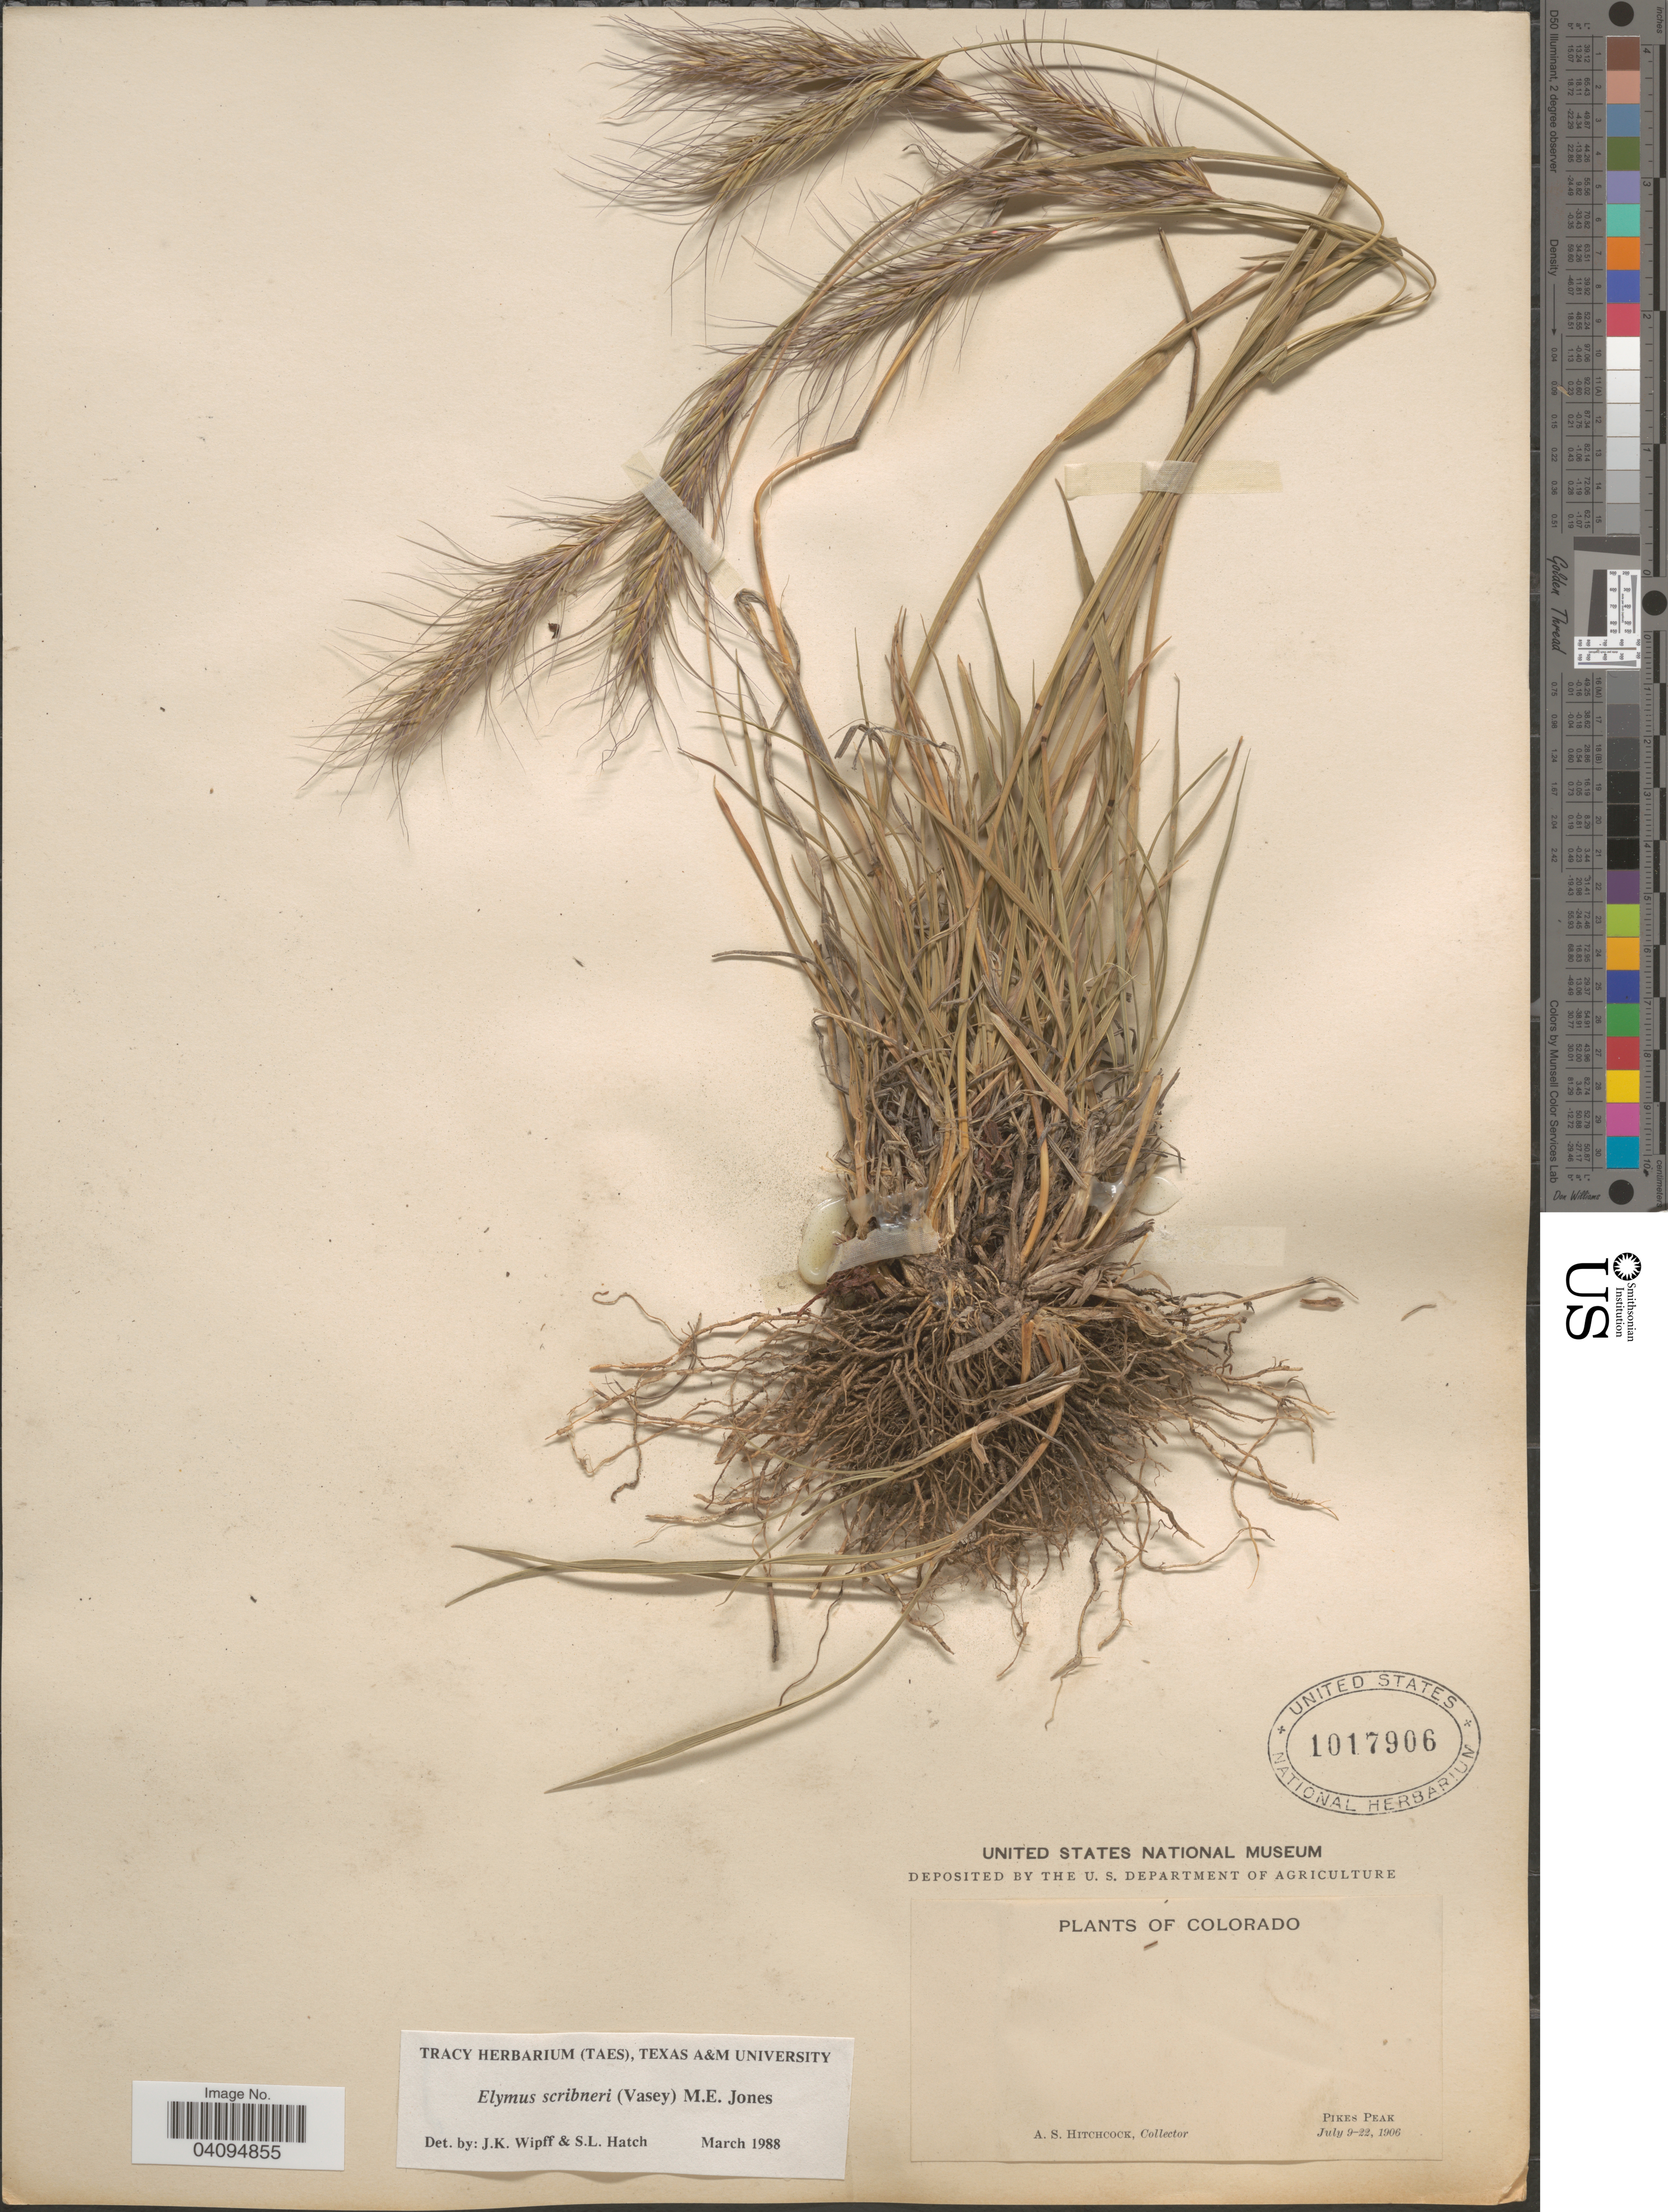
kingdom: Plantae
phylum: Tracheophyta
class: Liliopsida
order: Poales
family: Poaceae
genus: Elymus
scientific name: Elymus scribneri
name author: (Vasey) M.E. Jones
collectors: A. S. Hitchcock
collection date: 1906-07-09/1906-07-22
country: United States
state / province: Colorado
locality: Pikes Peak.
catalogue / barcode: US 1017906